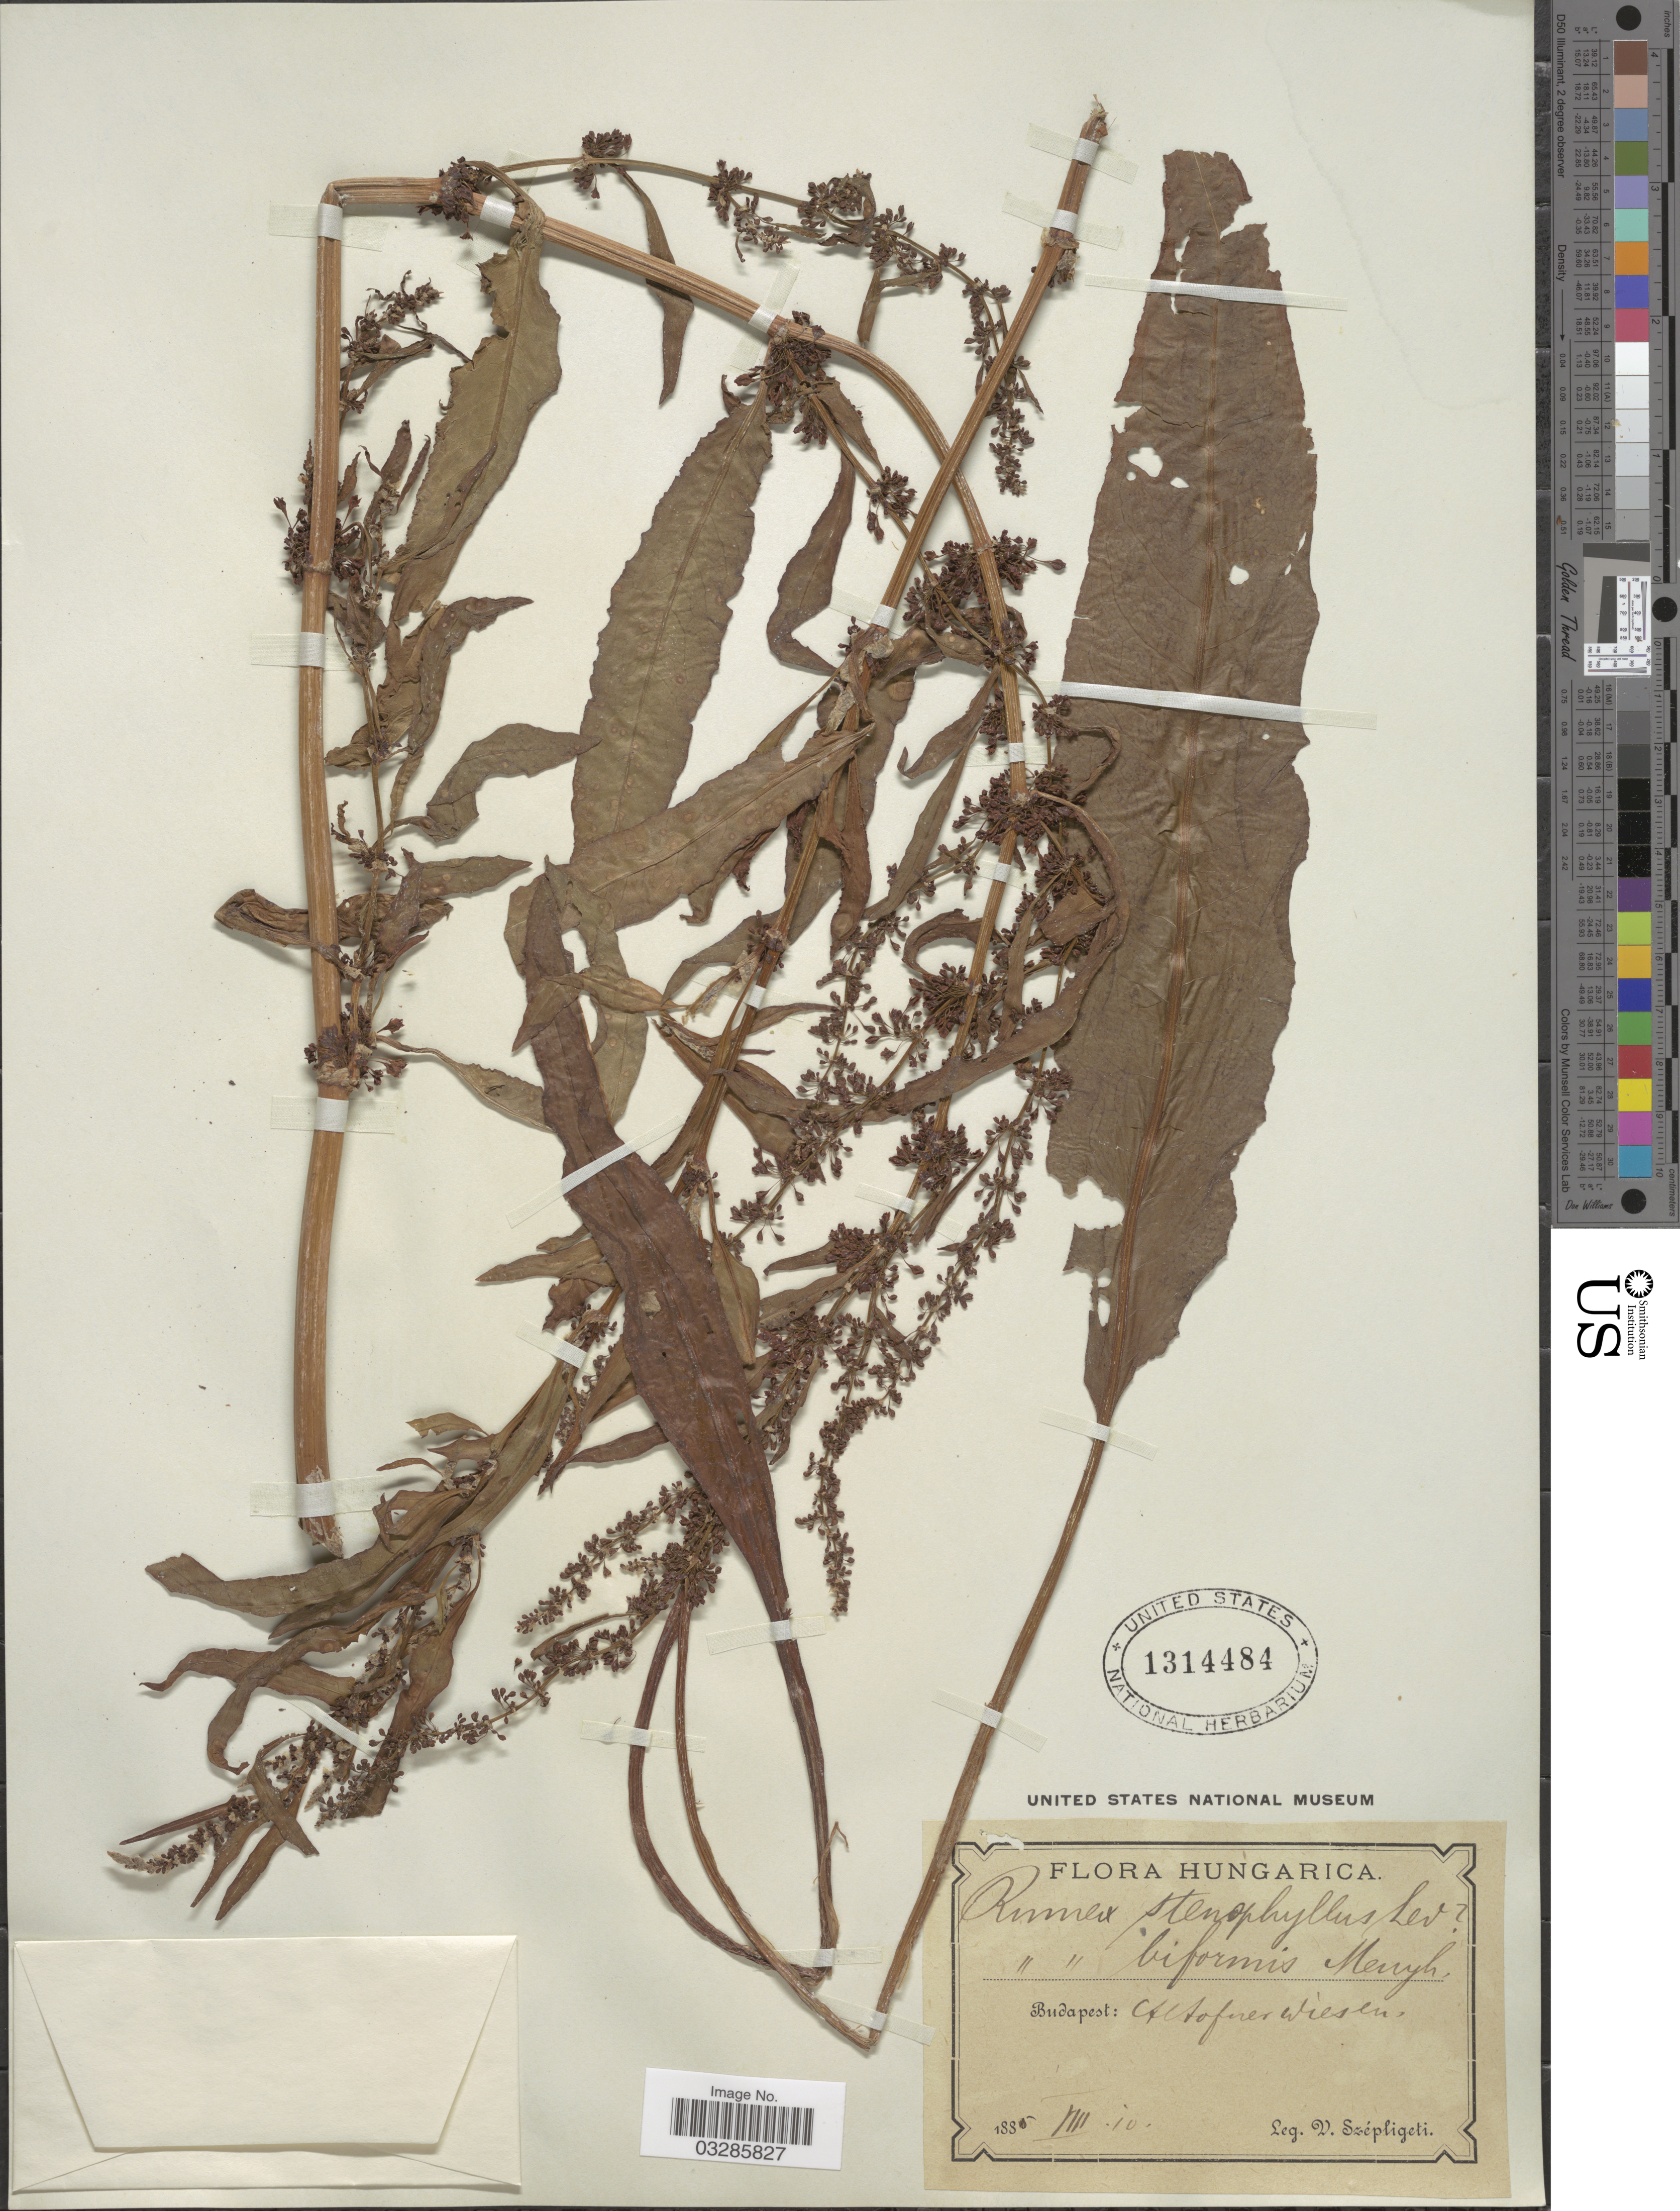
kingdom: Plantae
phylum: Tracheophyta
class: Magnoliopsida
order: Caryophyllales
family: Polygonaceae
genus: Rumex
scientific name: Rumex stenophyllus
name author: Ledeb.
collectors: W. Szépligeti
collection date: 1885-08-10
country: Hungary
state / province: Budapest, Capital District of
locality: Altofner Wiesen.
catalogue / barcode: US 1314484